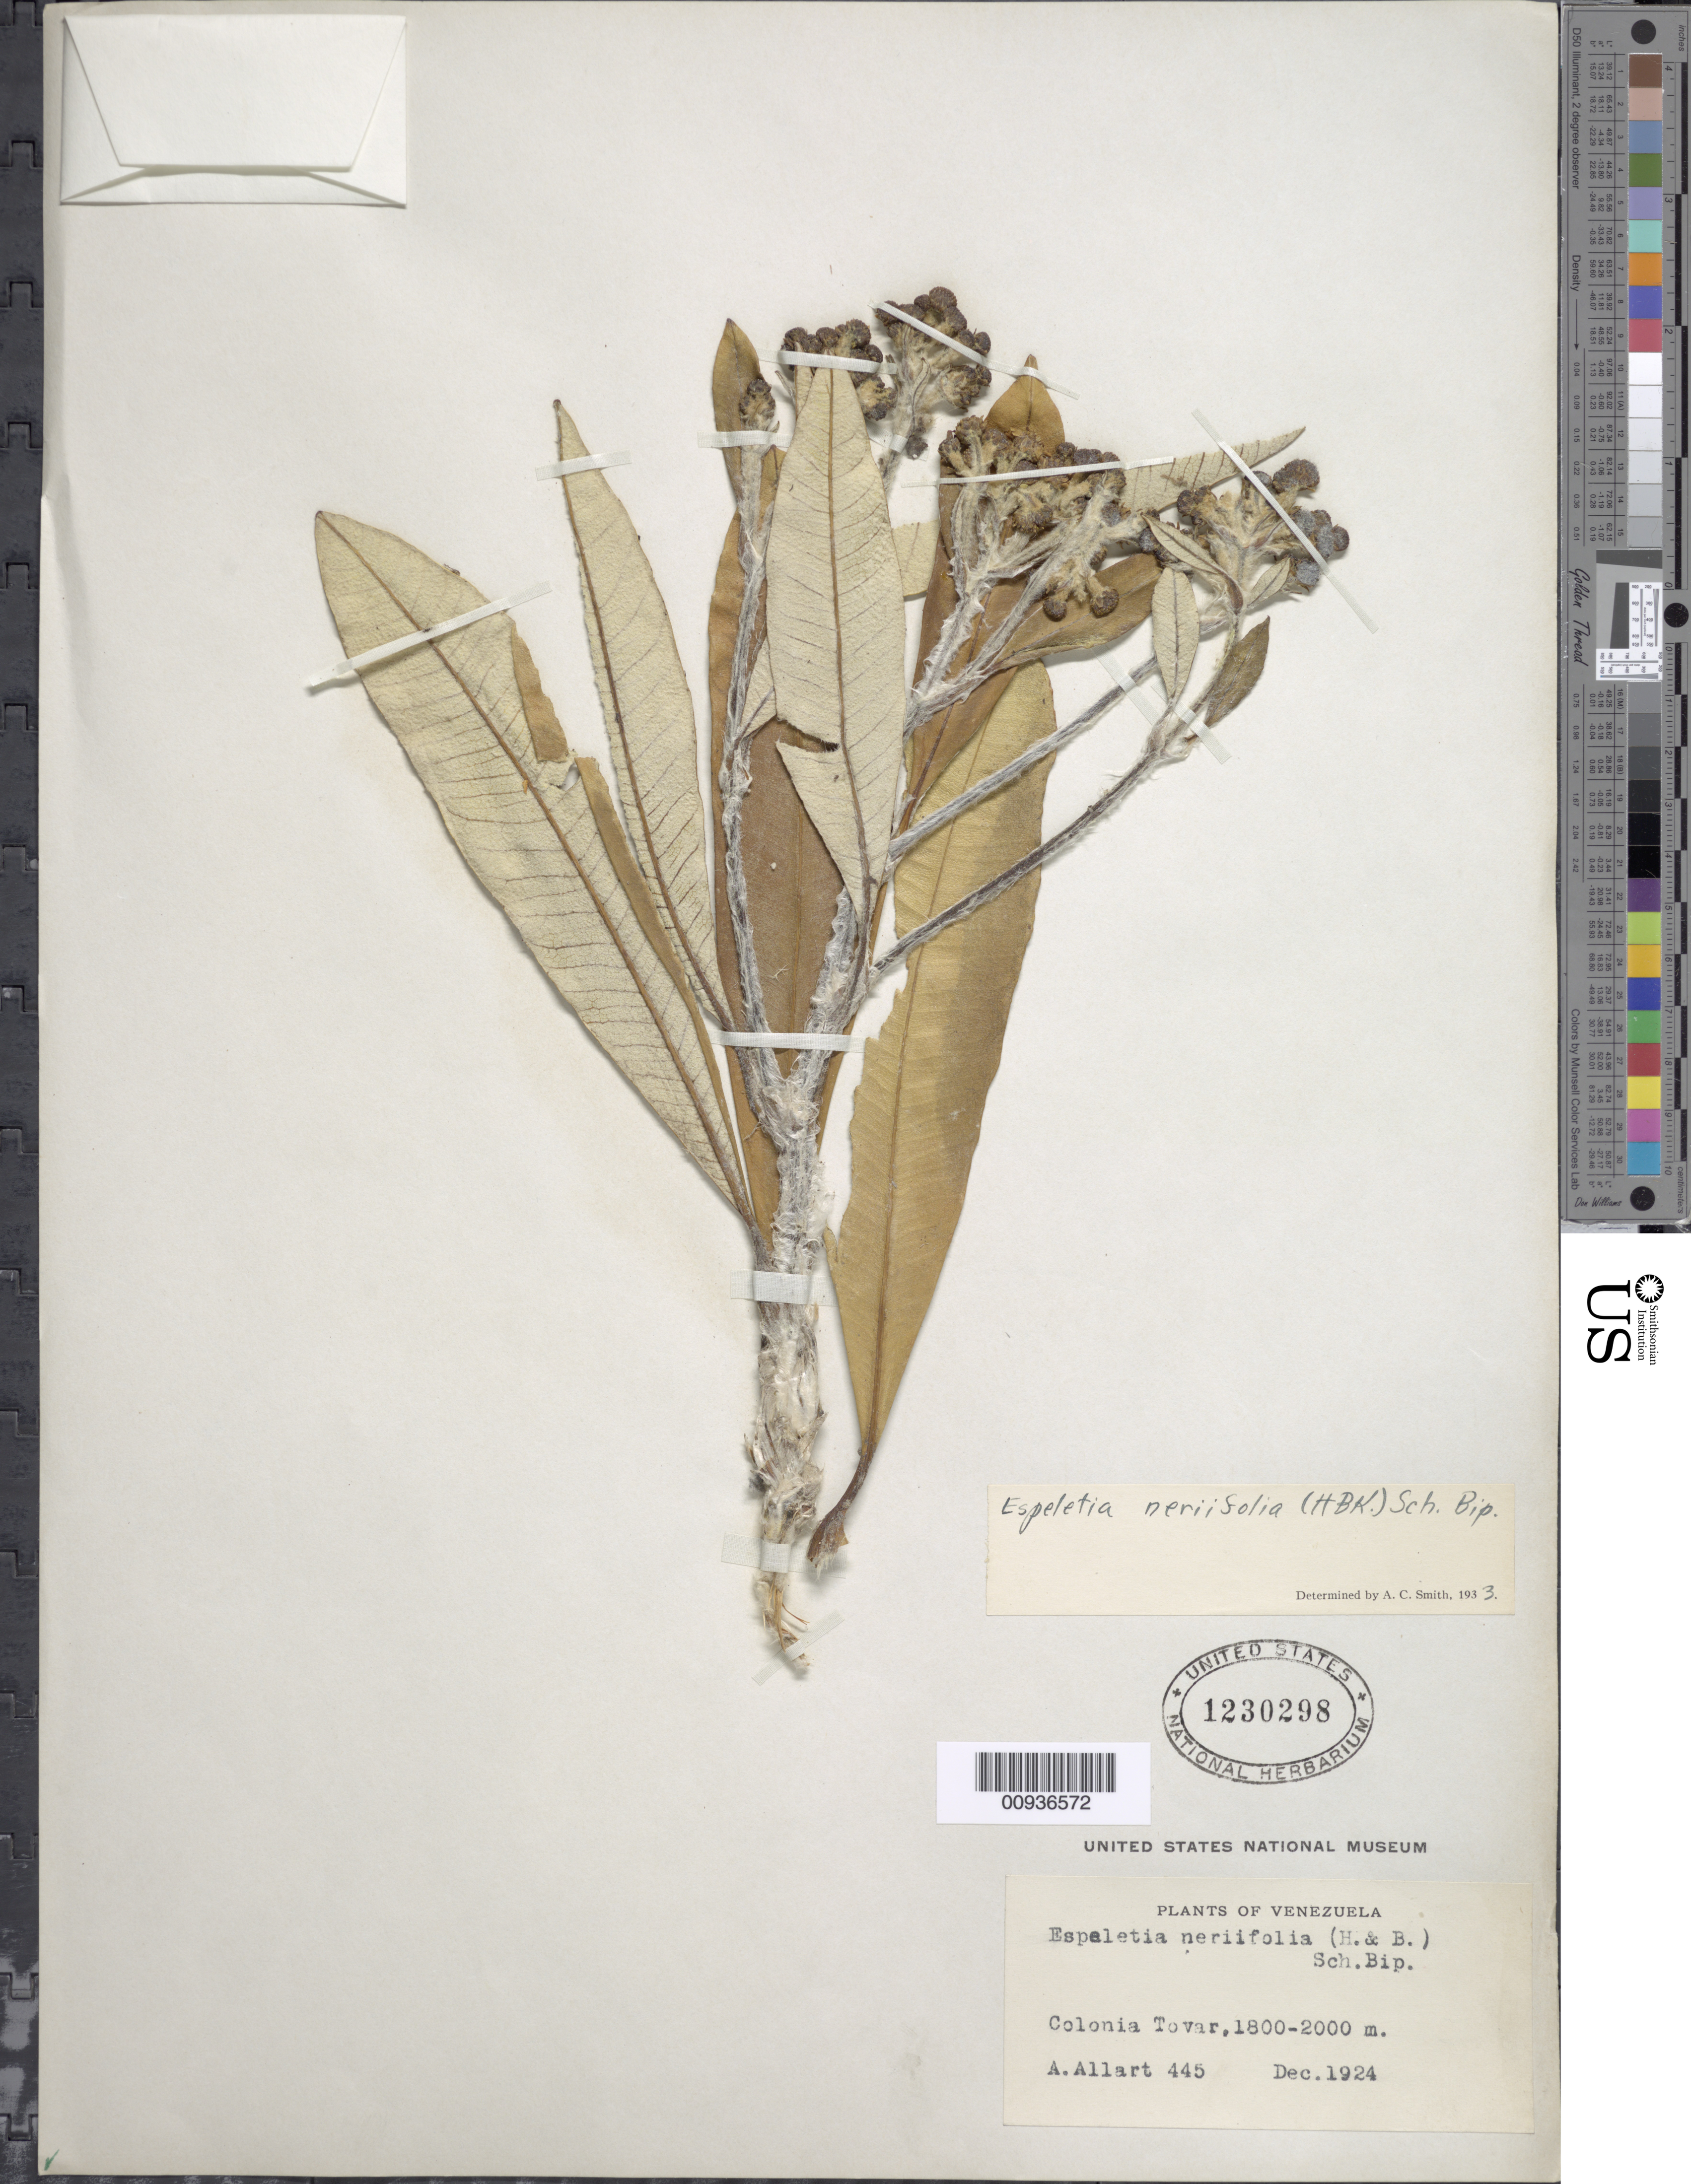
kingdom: Plantae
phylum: Tracheophyta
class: Magnoliopsida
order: Asterales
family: Asteraceae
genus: Libanothamnus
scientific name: Libanothamnus neriifolius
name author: (Sch. Bip. ex Wedd.) Ernst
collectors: A. Allart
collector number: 445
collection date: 1924-12-01/1924-12-31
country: Venezuela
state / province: Aragua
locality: Colonia Tovar.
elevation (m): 1800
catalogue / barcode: US 1230298